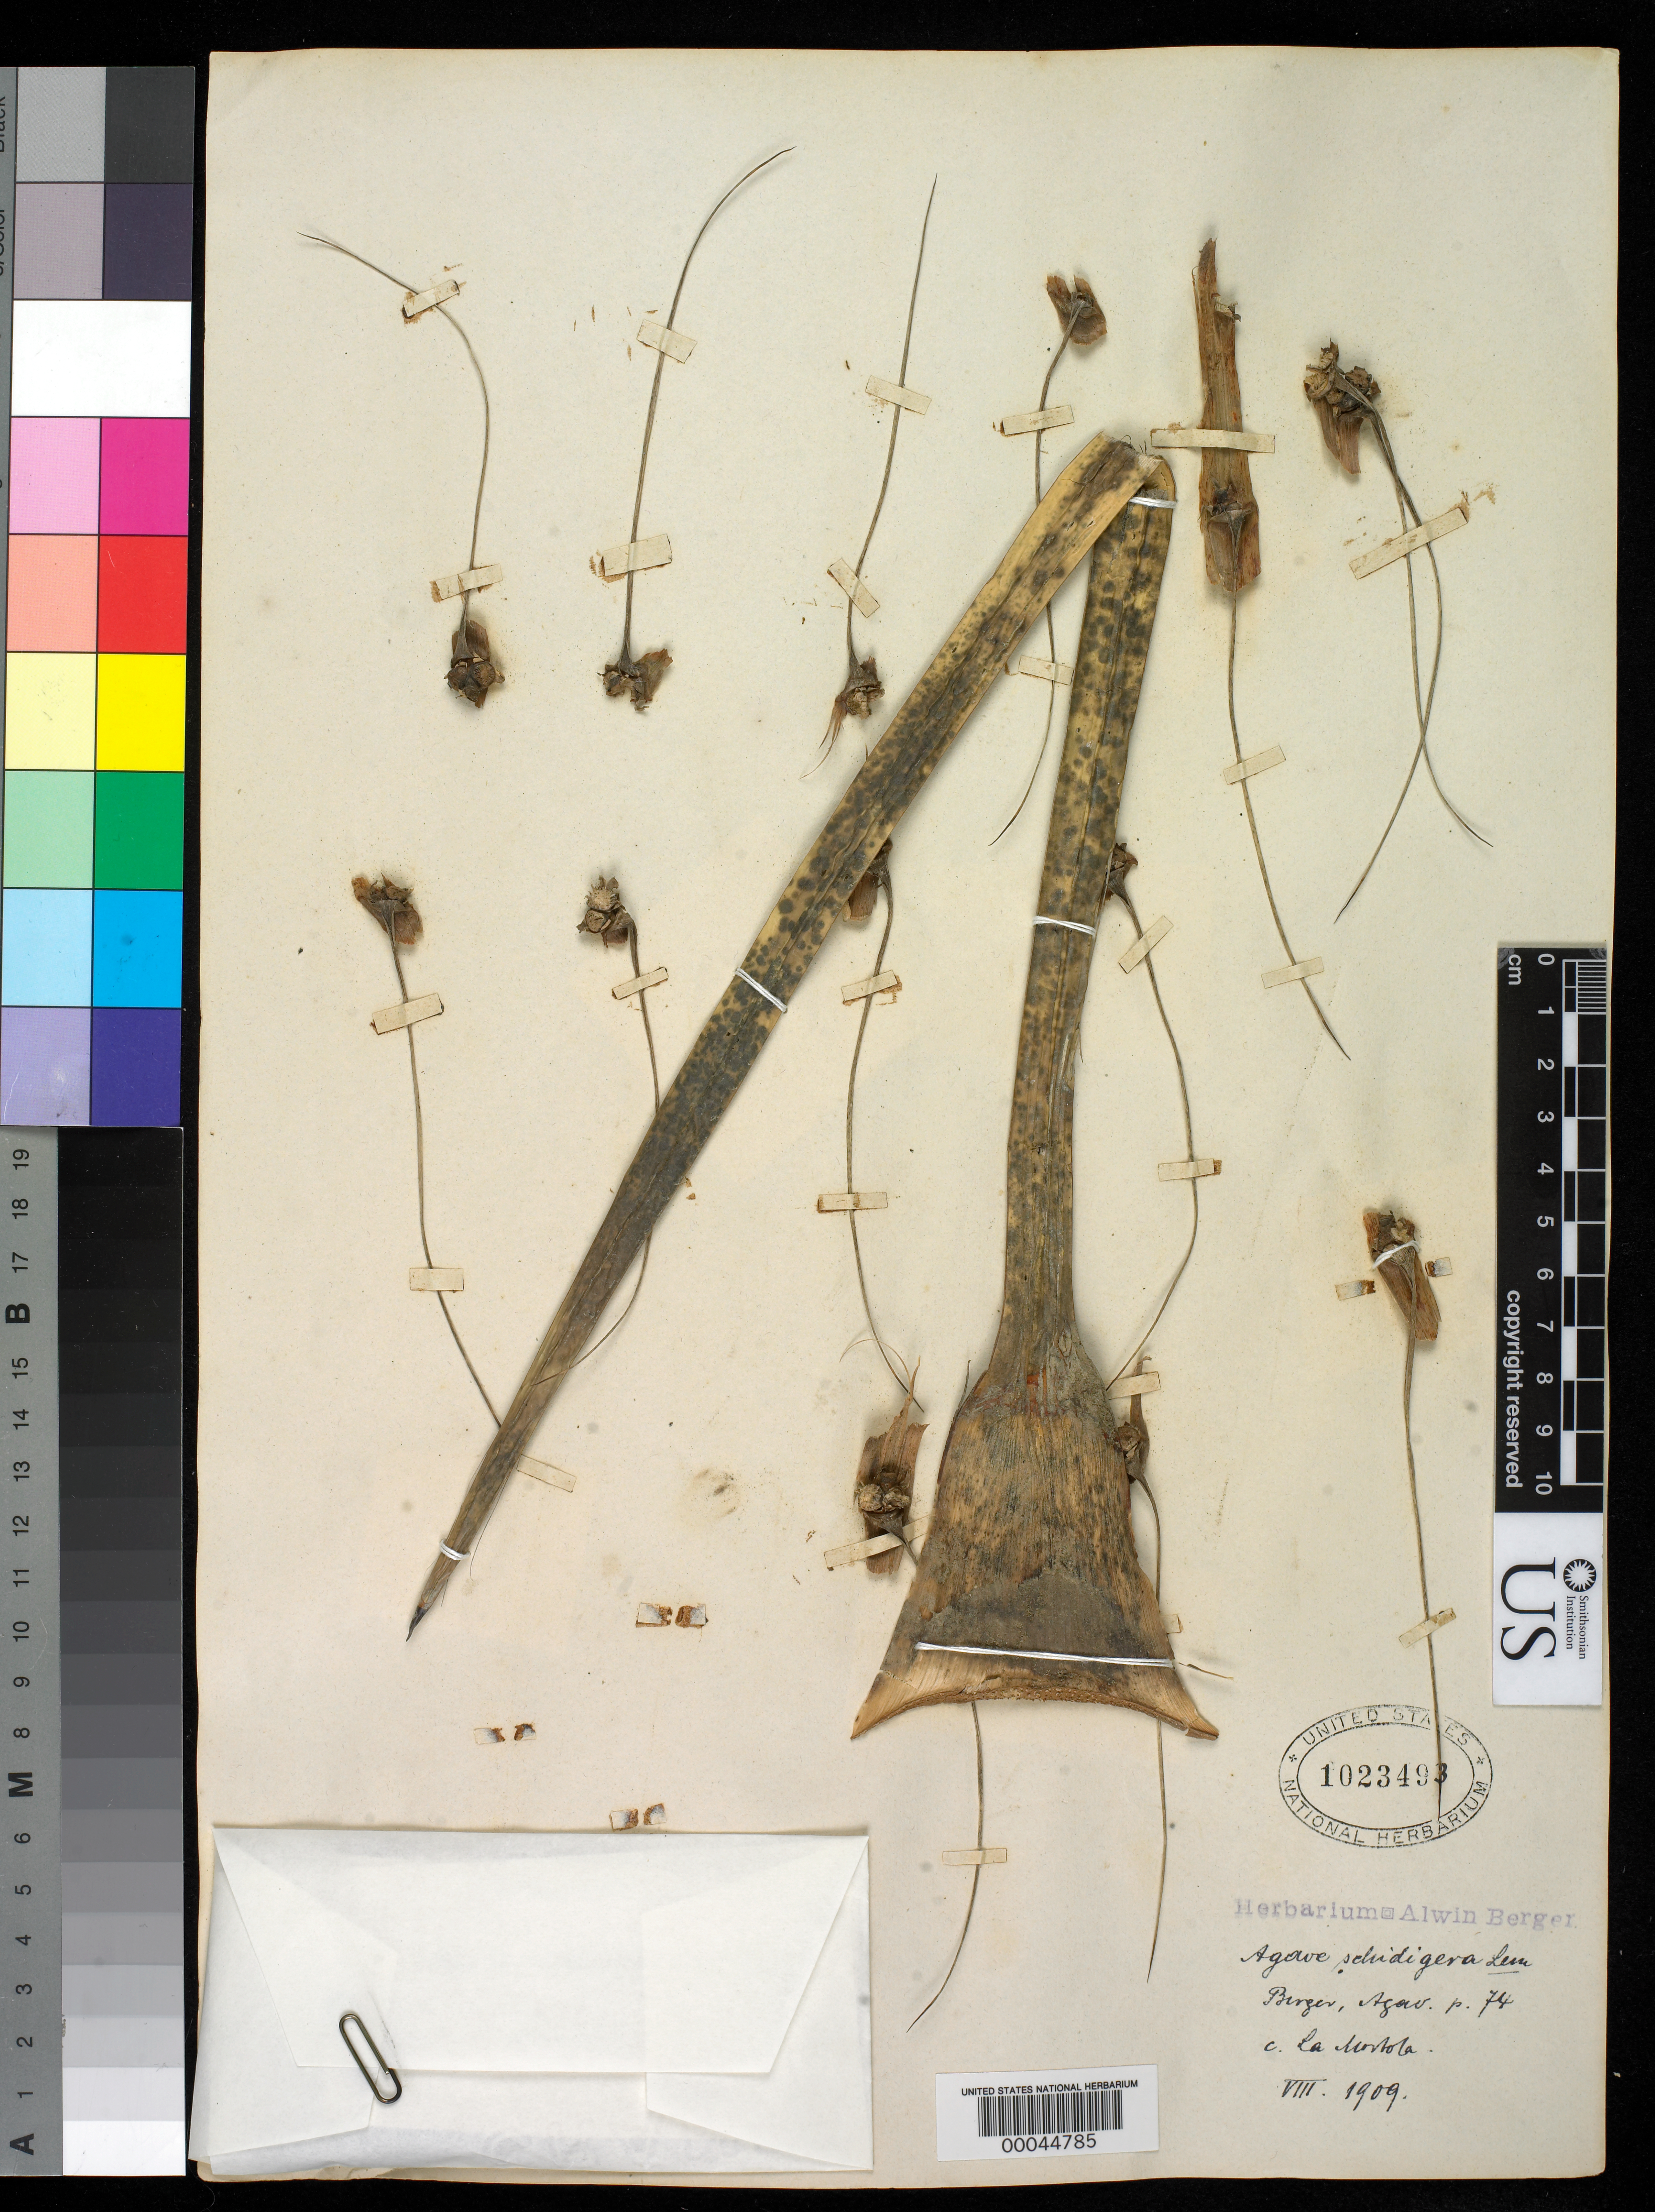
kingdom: Plantae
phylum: Tracheophyta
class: Liliopsida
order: Asparagales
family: Asparagaceae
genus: Agave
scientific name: Agave schidigera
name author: Lem.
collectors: ex herb. A. Berger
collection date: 1909-06-02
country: Mexico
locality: Cultivated at La Mortola, Italy.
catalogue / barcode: US 1023493